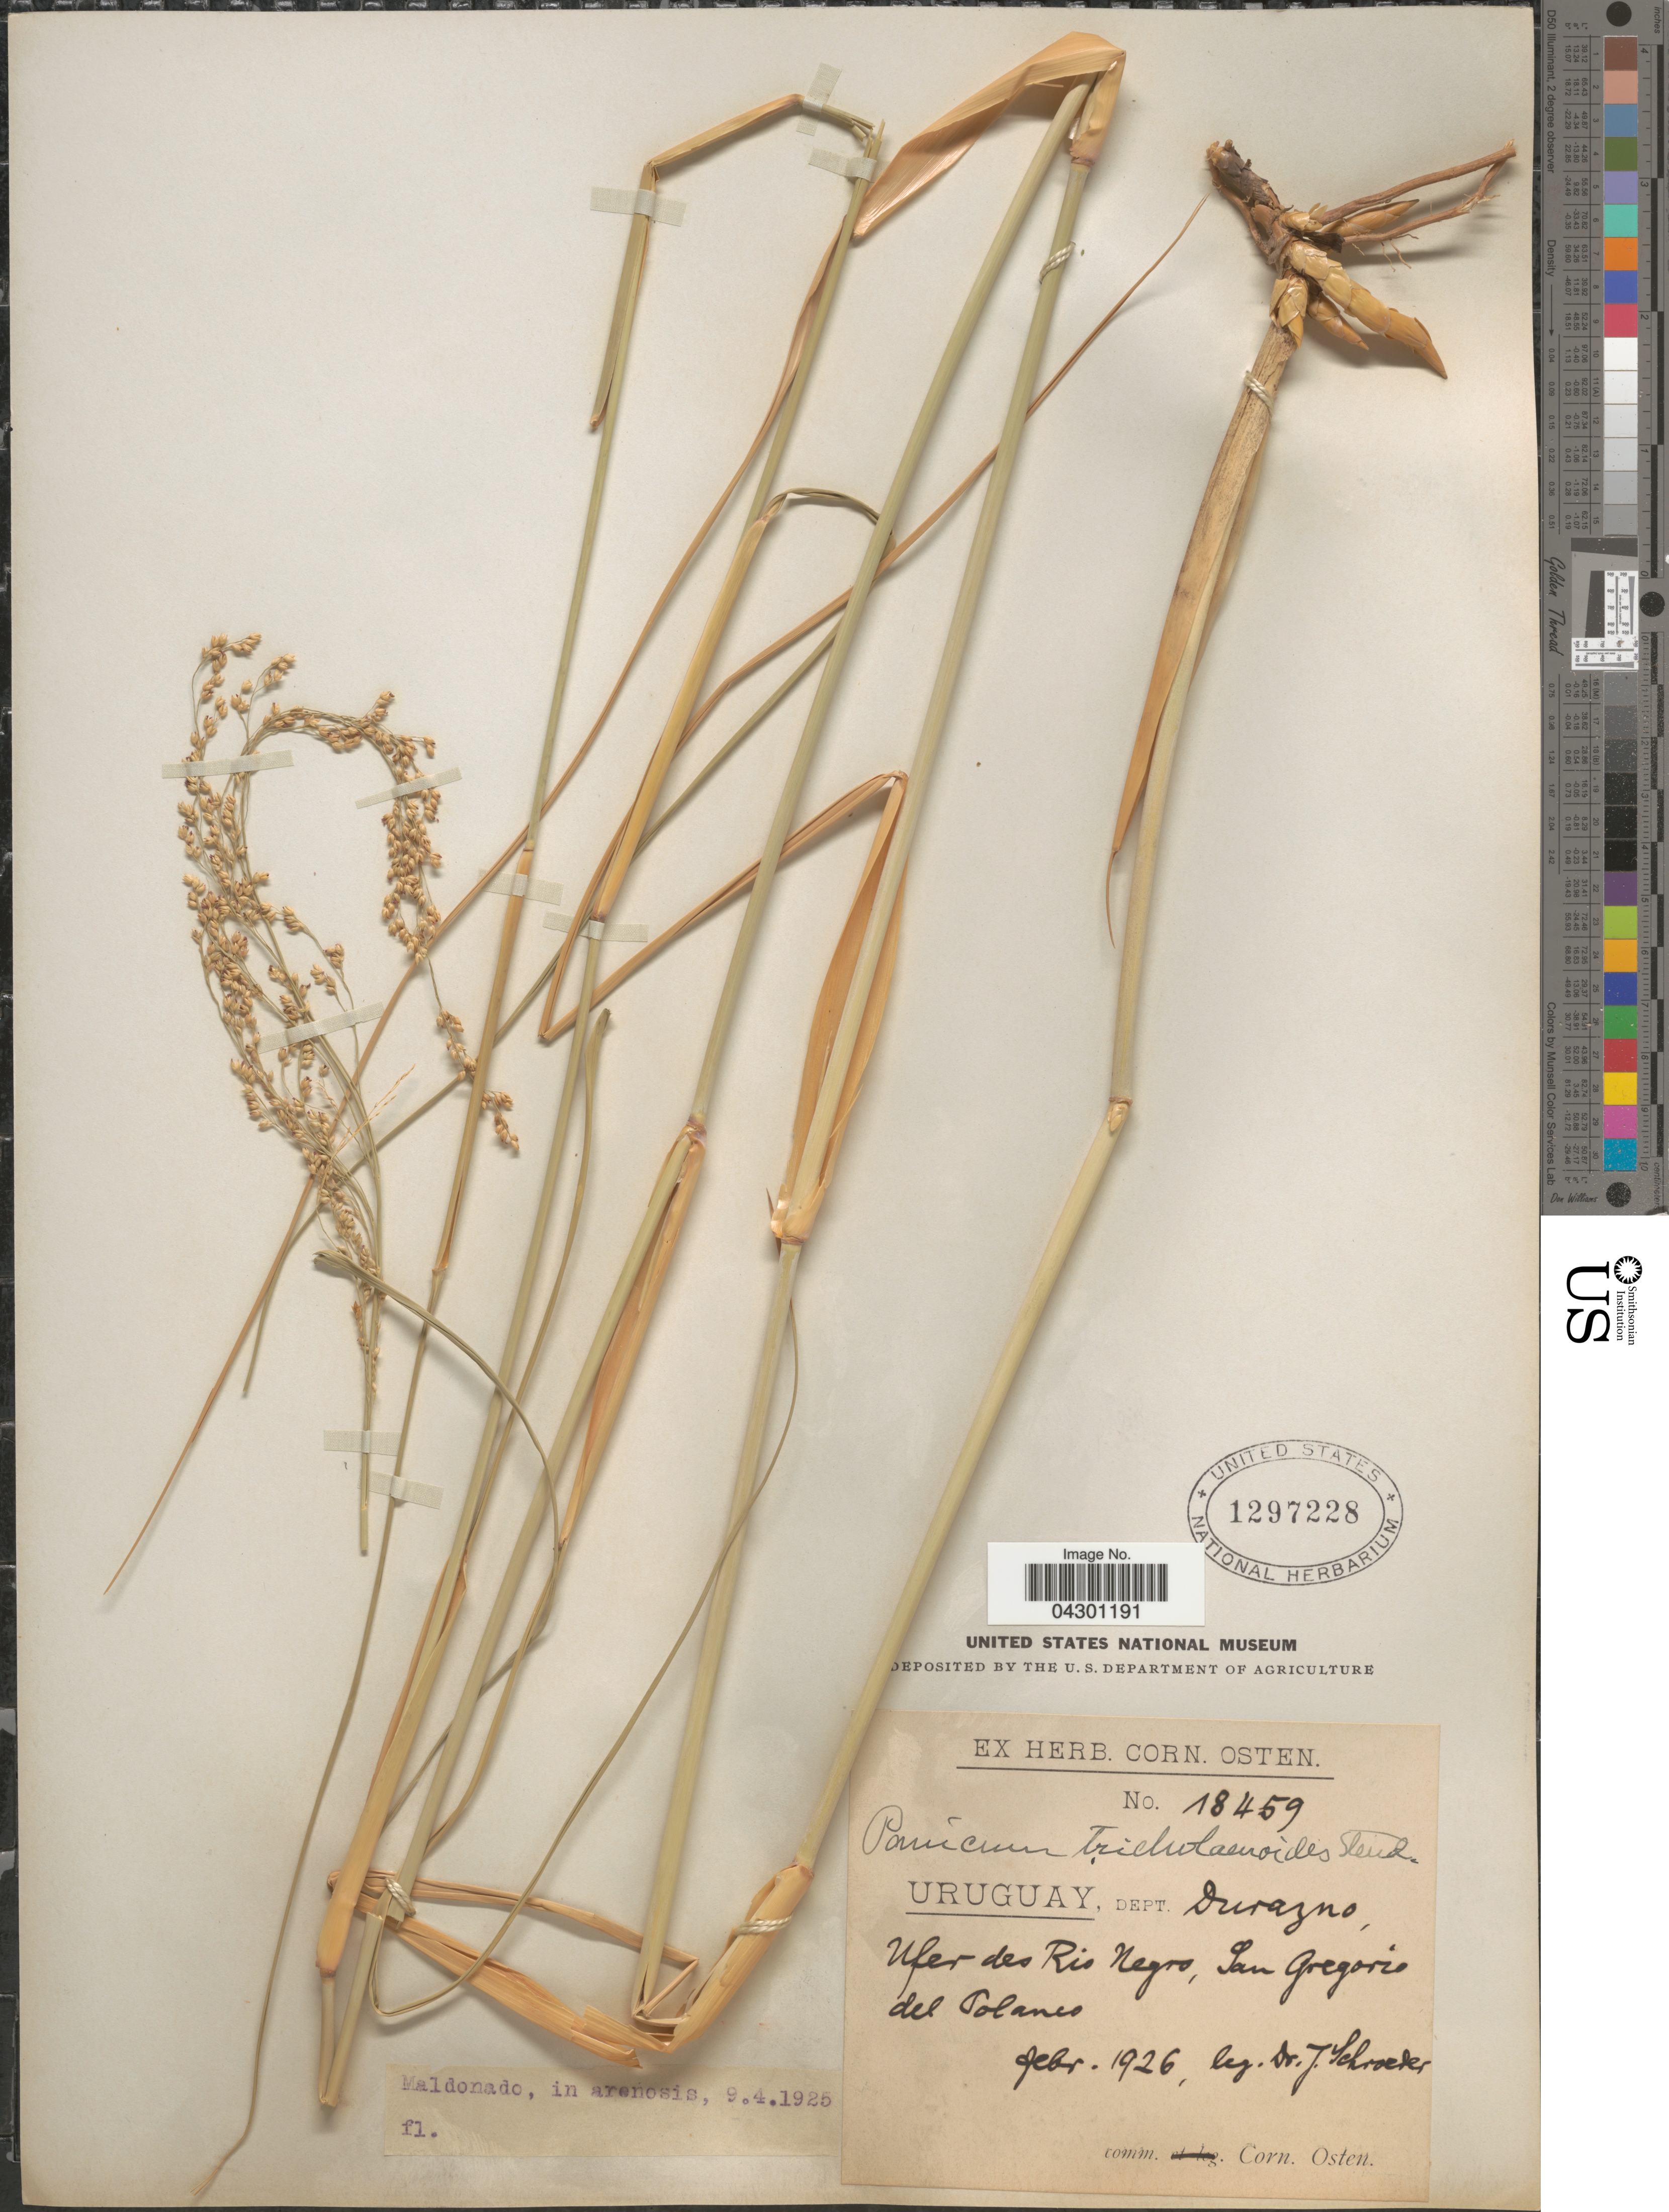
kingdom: Plantae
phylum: Tracheophyta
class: Liliopsida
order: Poales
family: Poaceae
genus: Panicum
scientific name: Panicum tricholaenoides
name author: Steud.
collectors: J. Schroeder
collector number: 18459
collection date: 1926-02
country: Uruguay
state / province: Durazno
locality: Dept. Durazno. Ufer des Rio Ngegro, San Gregorio del Tolanes.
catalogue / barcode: US 1297228